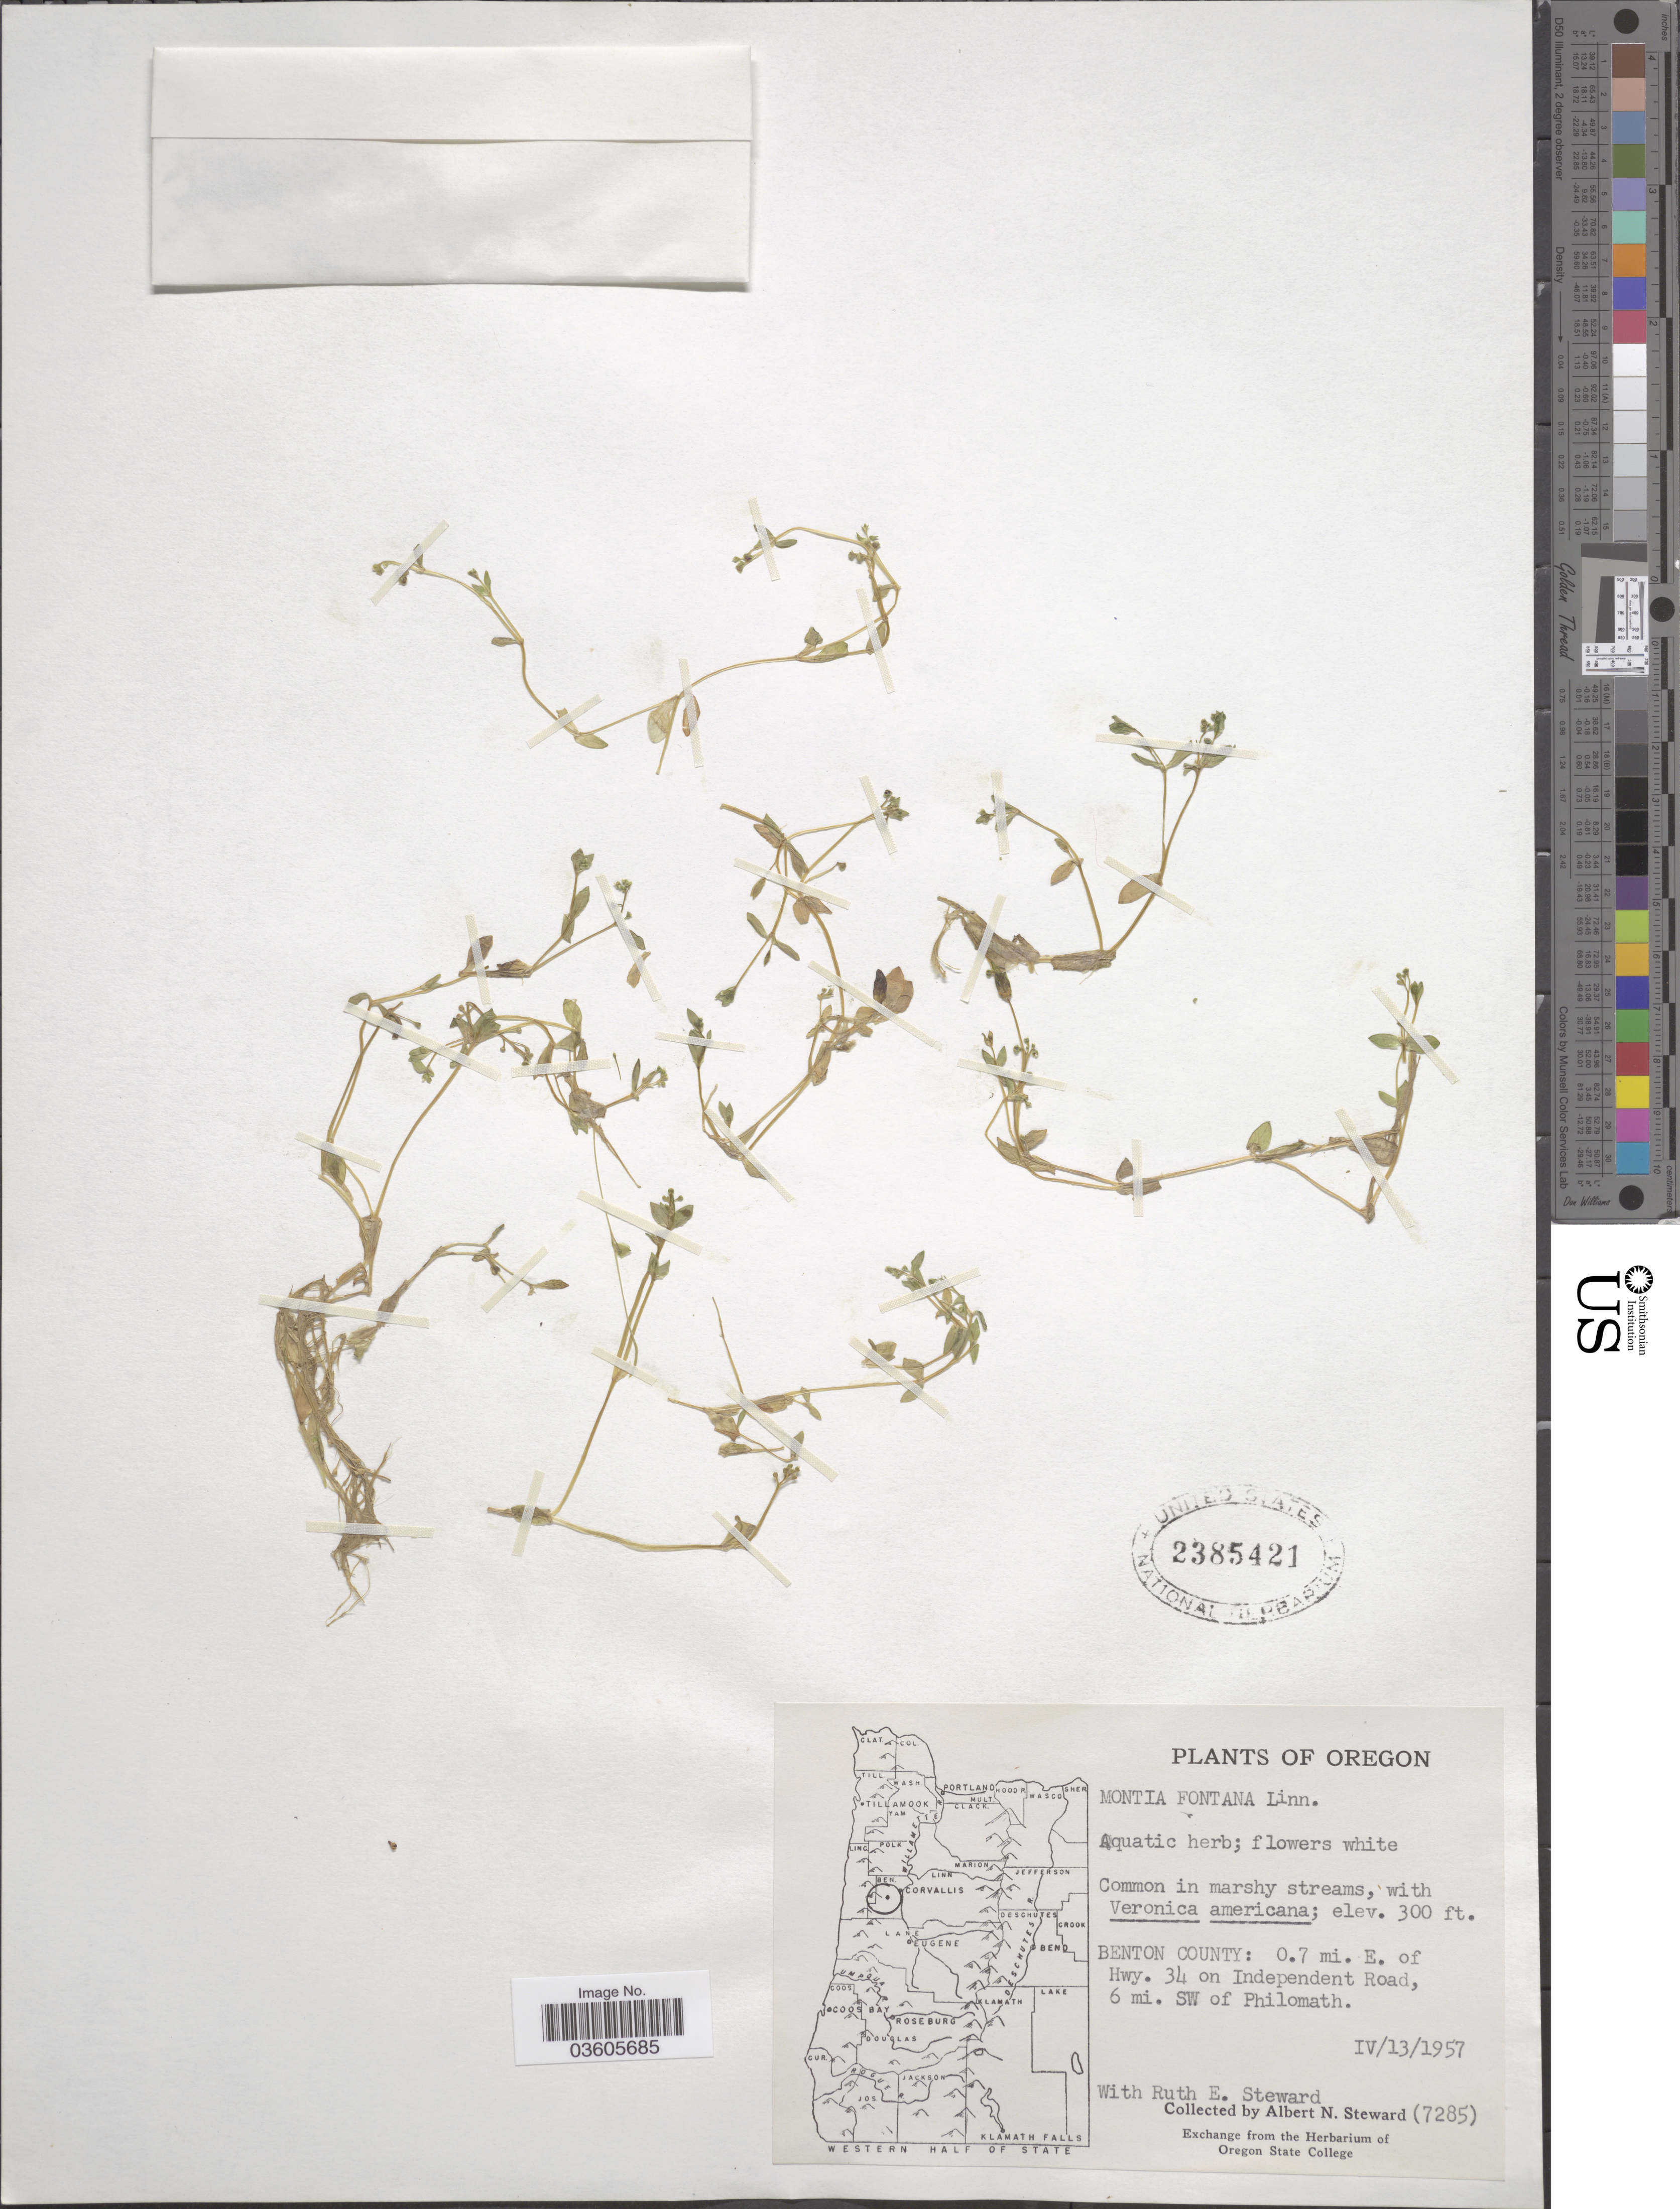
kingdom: Plantae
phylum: Tracheophyta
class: Magnoliopsida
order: Caryophyllales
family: Montiaceae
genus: Montia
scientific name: Montia fontana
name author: L.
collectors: A. N. Steward & R. Steward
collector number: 7285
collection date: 1957-04-13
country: United States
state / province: Oregon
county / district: Benton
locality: Benton County: 0.7 mi. E. of Hwy. 34 on Independent Road, 6 mi. SW of Philomath.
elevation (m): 91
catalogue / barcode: US 2385421